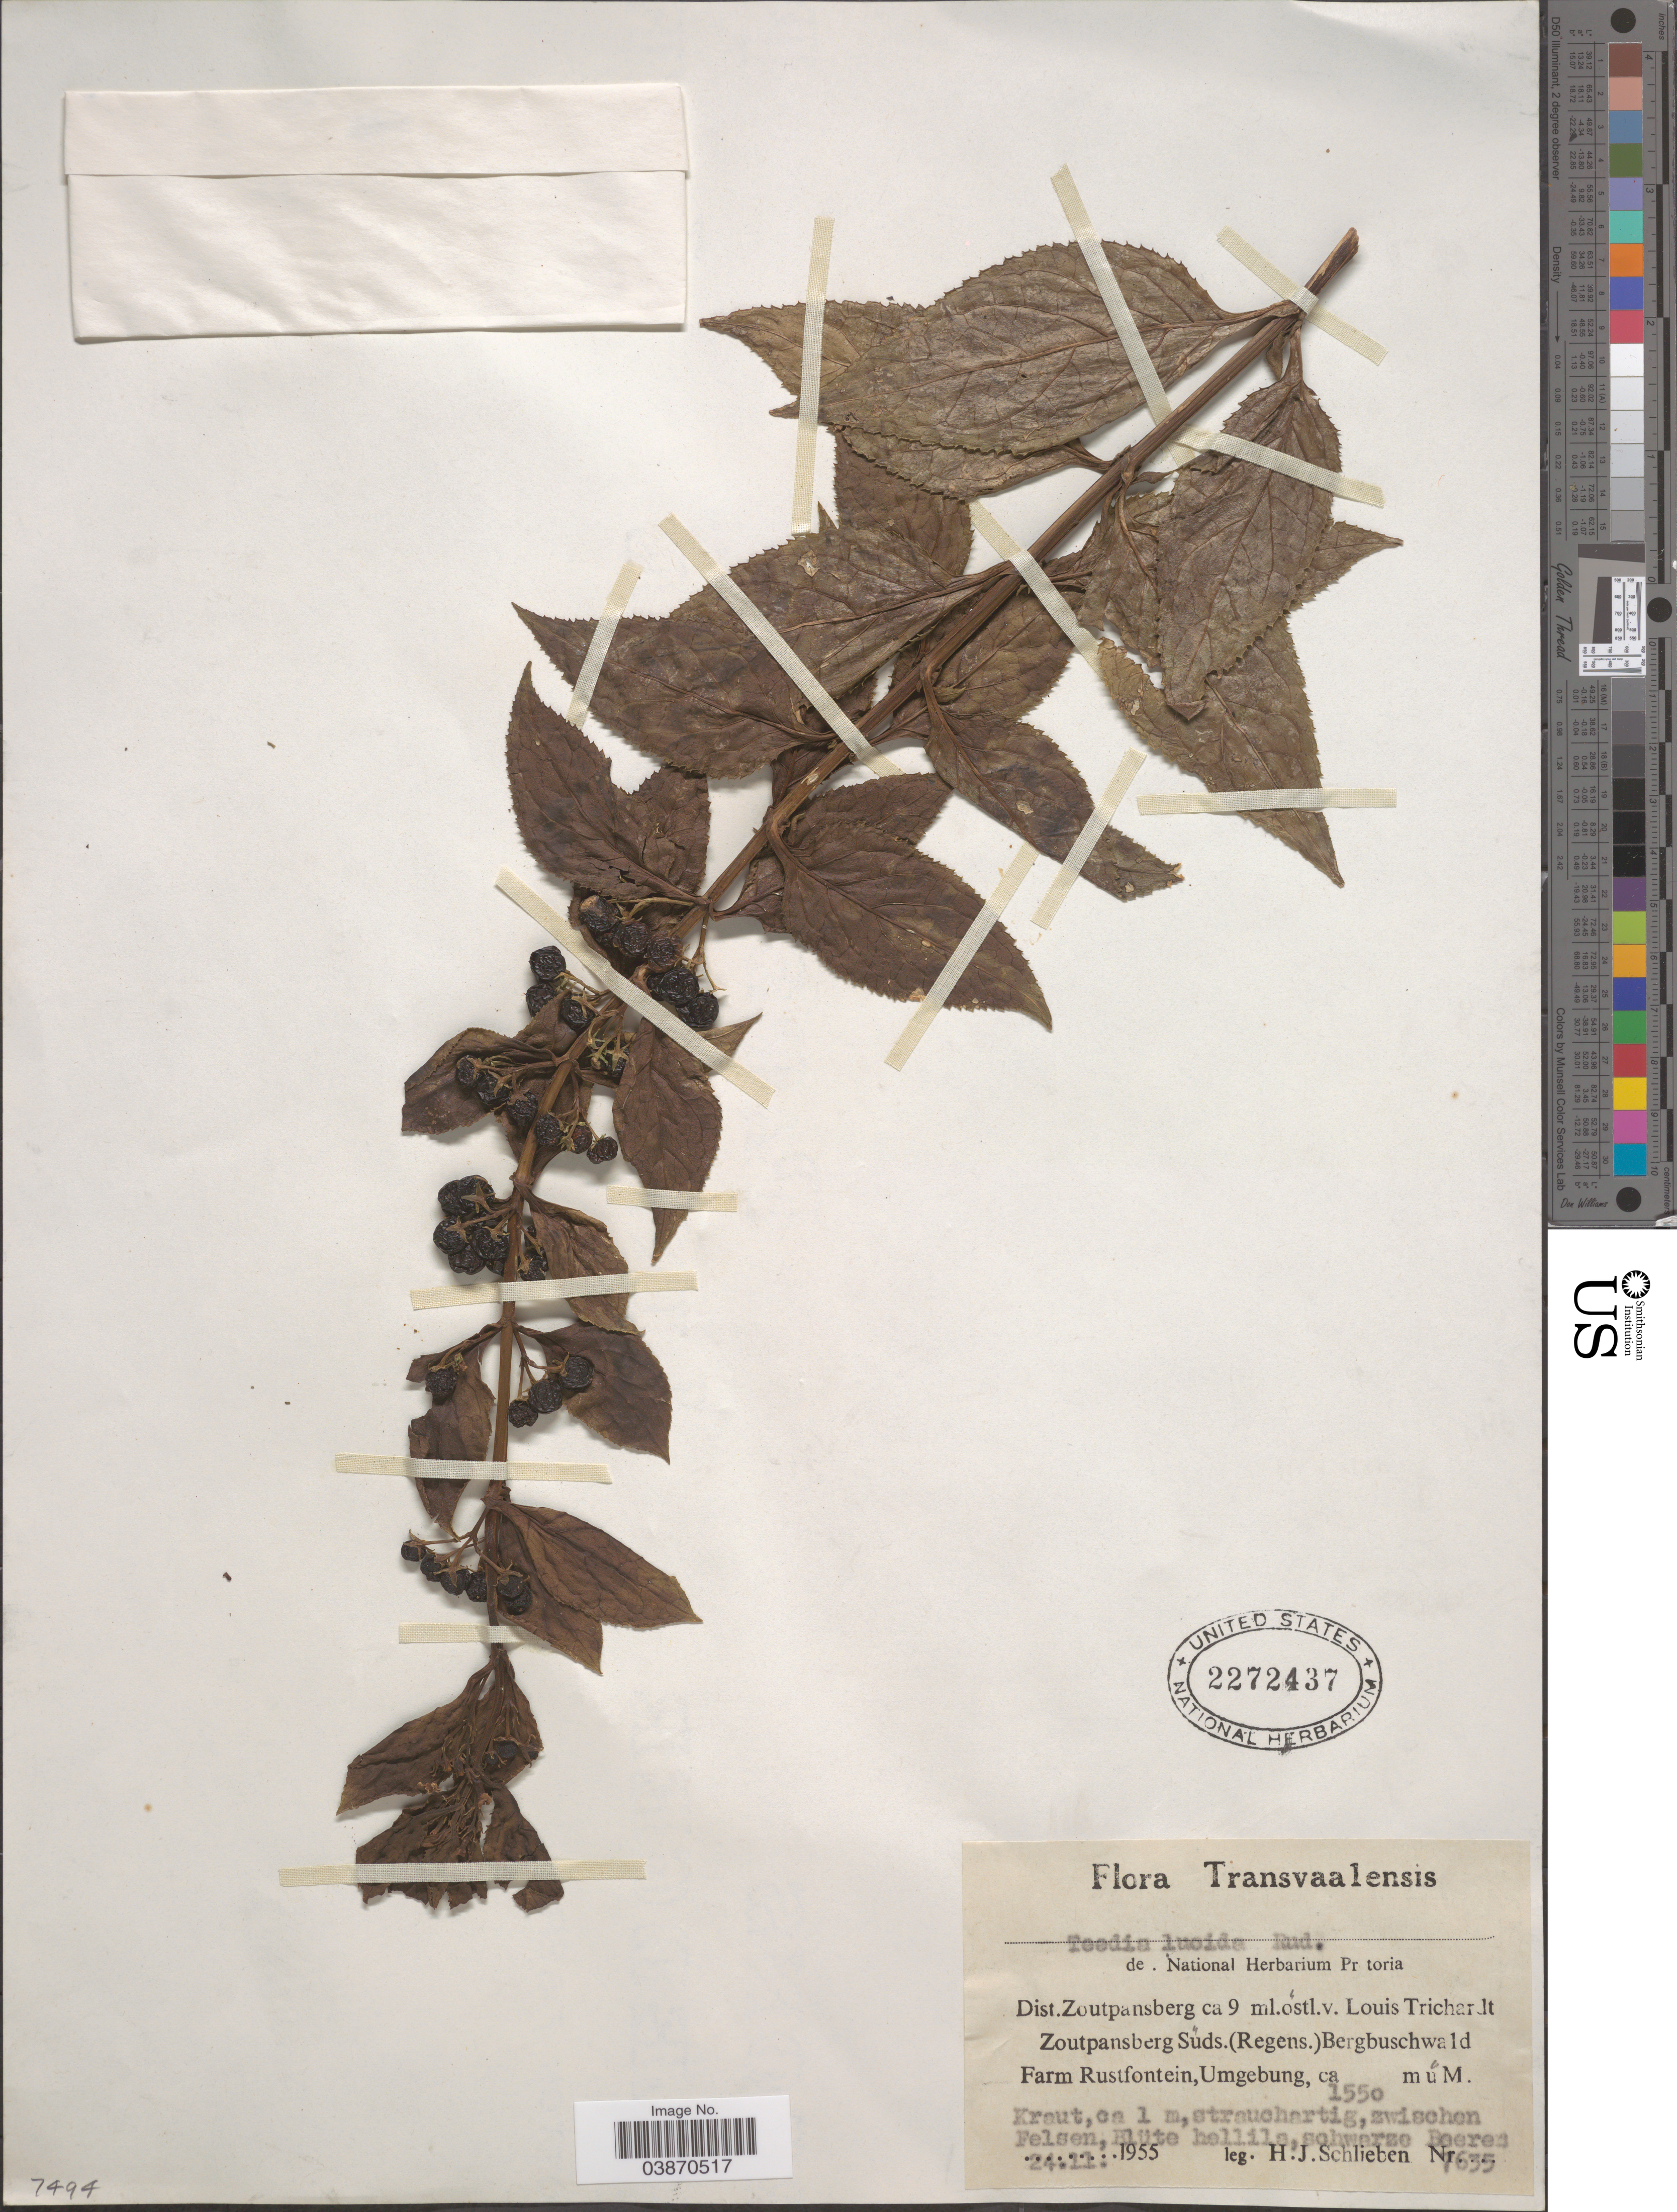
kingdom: Plantae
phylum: Tracheophyta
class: Magnoliopsida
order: Lamiales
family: Scrophulariaceae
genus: Teedia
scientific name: Teedia lucida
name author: Rudolphi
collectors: H. J. Schlieben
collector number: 7635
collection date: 1955-11-24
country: South Africa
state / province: Limpopo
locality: Transvaalensis. Dist. Zoutspansberg ca 9 ml.ostl.v. Louis Trichardt. Zoutspansberg Süds.(Regens.)Bergbuschwald Farm Rustfontein,Umgebung.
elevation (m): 1550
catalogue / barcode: US 2272437